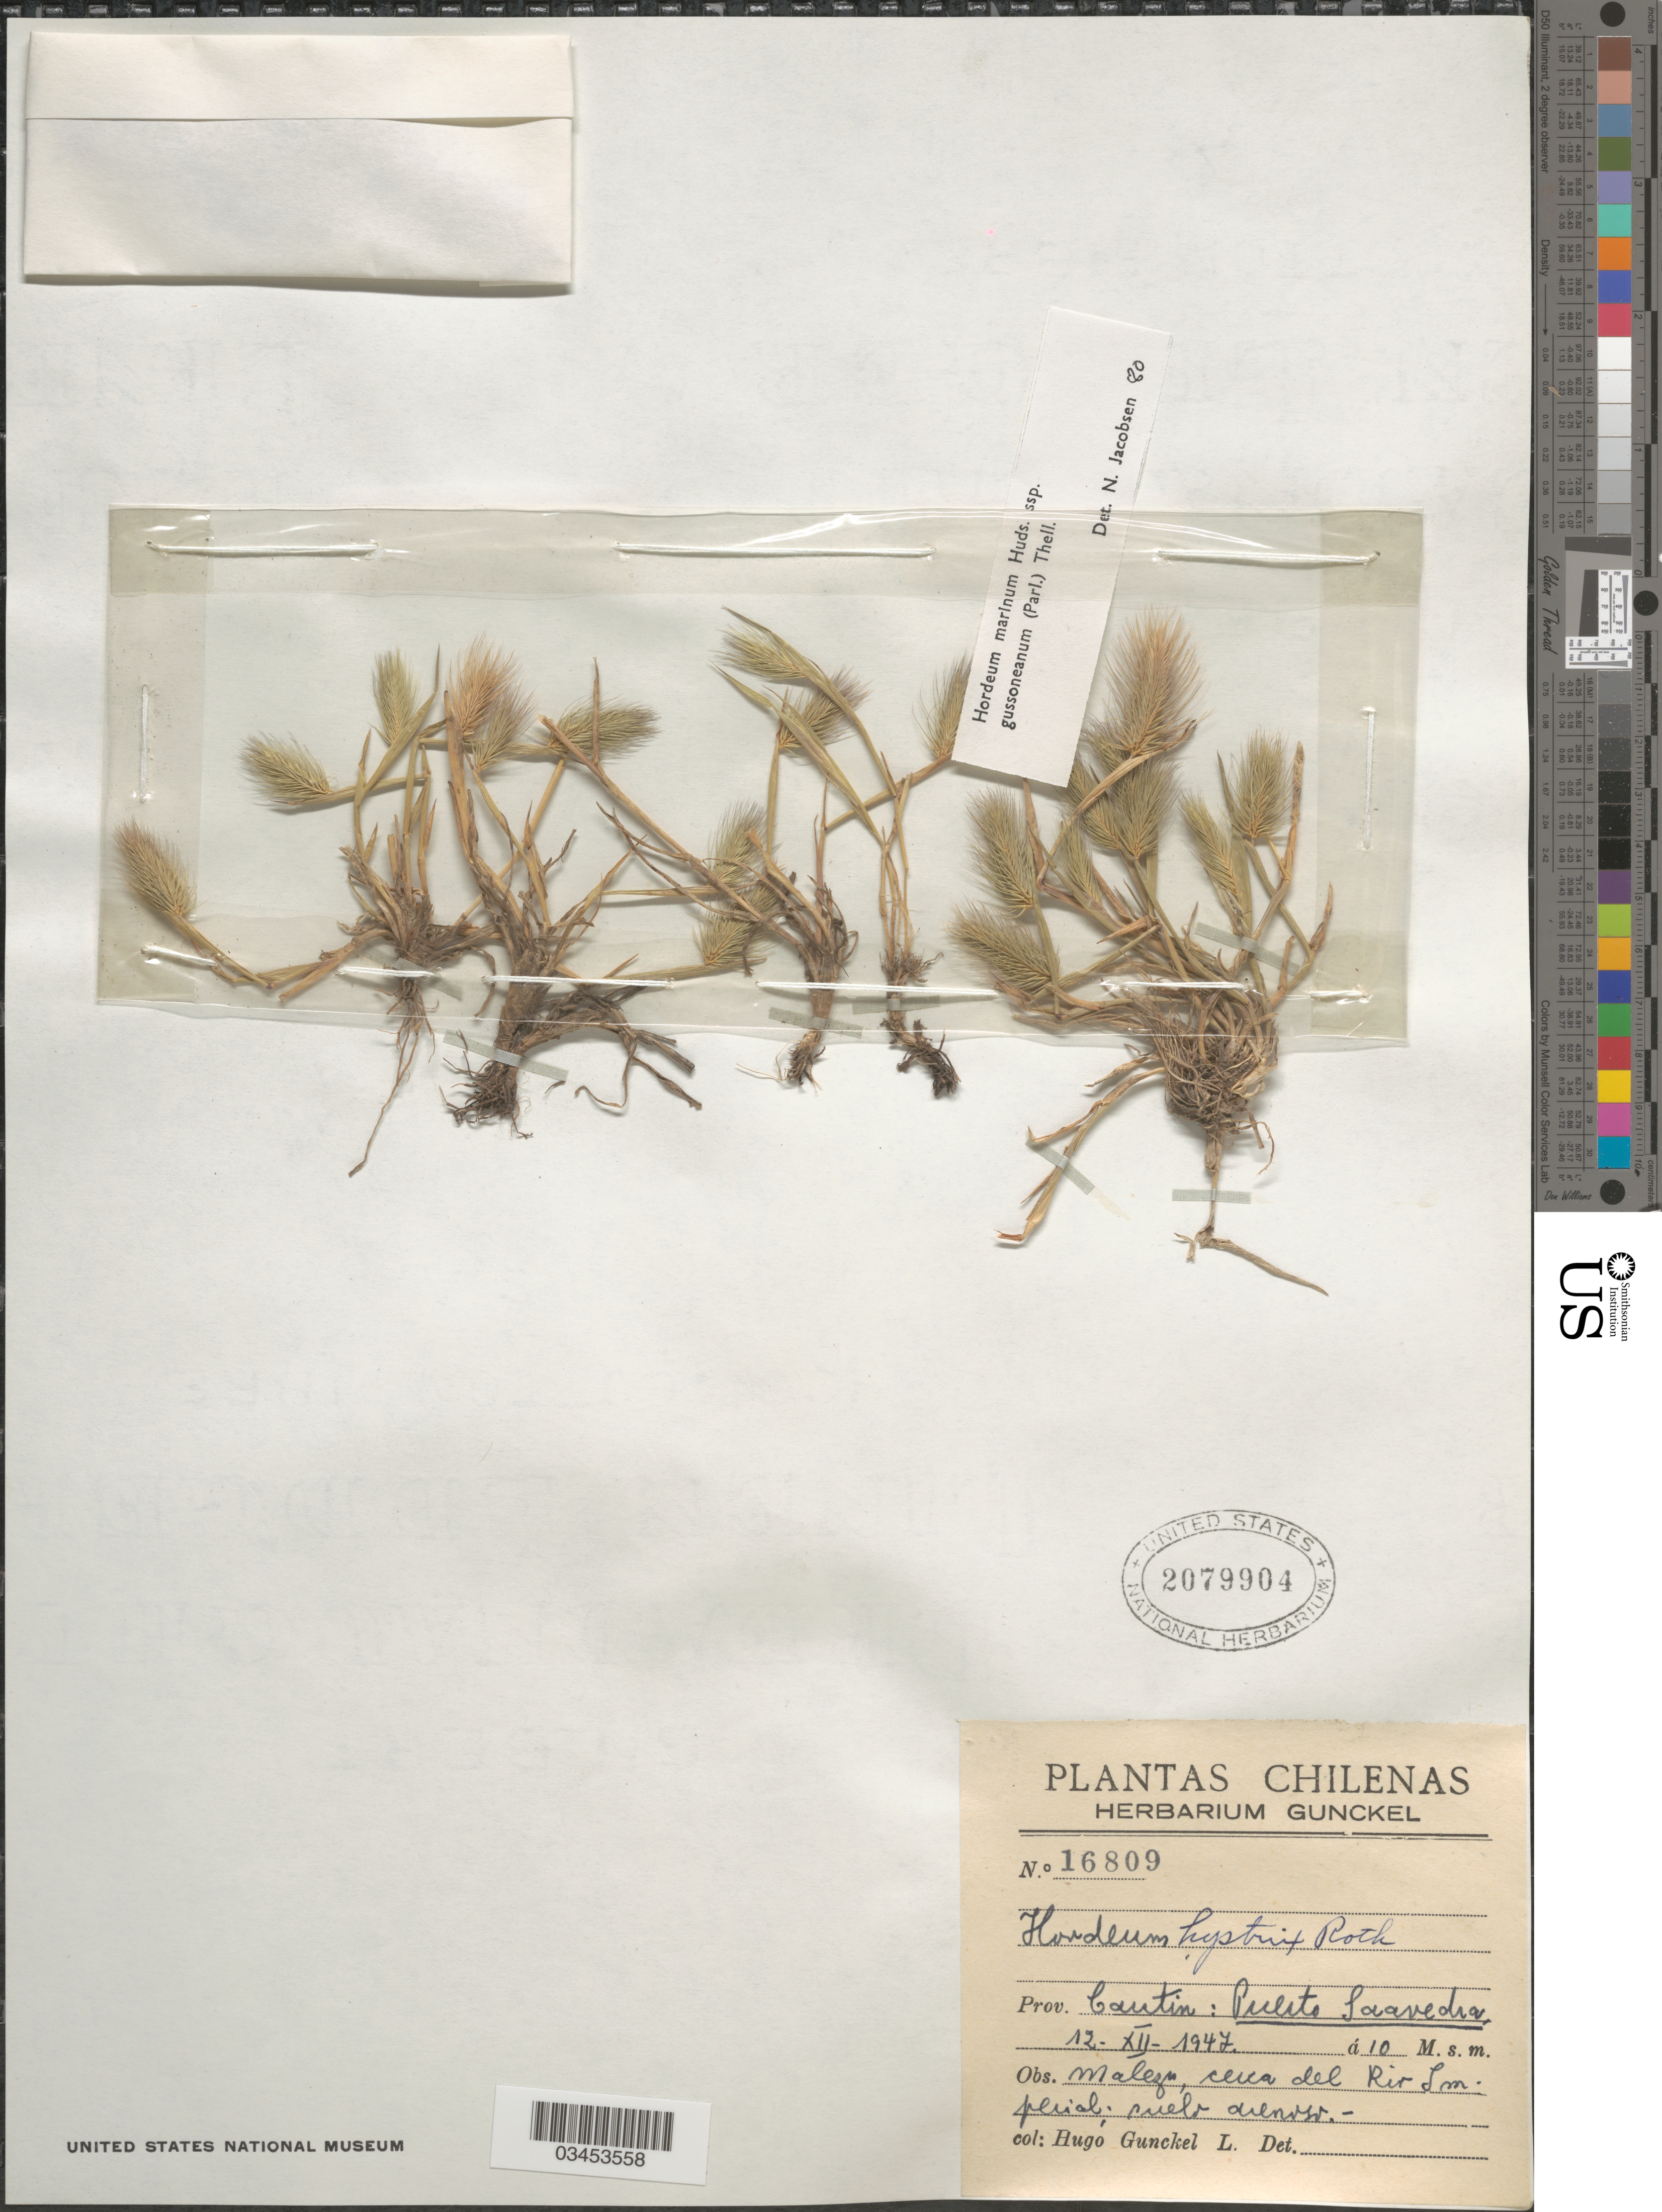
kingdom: Plantae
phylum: Tracheophyta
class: Liliopsida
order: Poales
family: Poaceae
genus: Hordeum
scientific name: Hordeum marinum subsp. gussoneanum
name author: (Parl.) Thell.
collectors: H. Gunckel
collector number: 16809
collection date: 1947-12-12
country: Chile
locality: Prov. Cautin : Puerto Saavedra. Malezu, cerca del Rio Imperial.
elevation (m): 10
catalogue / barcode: US 2079904